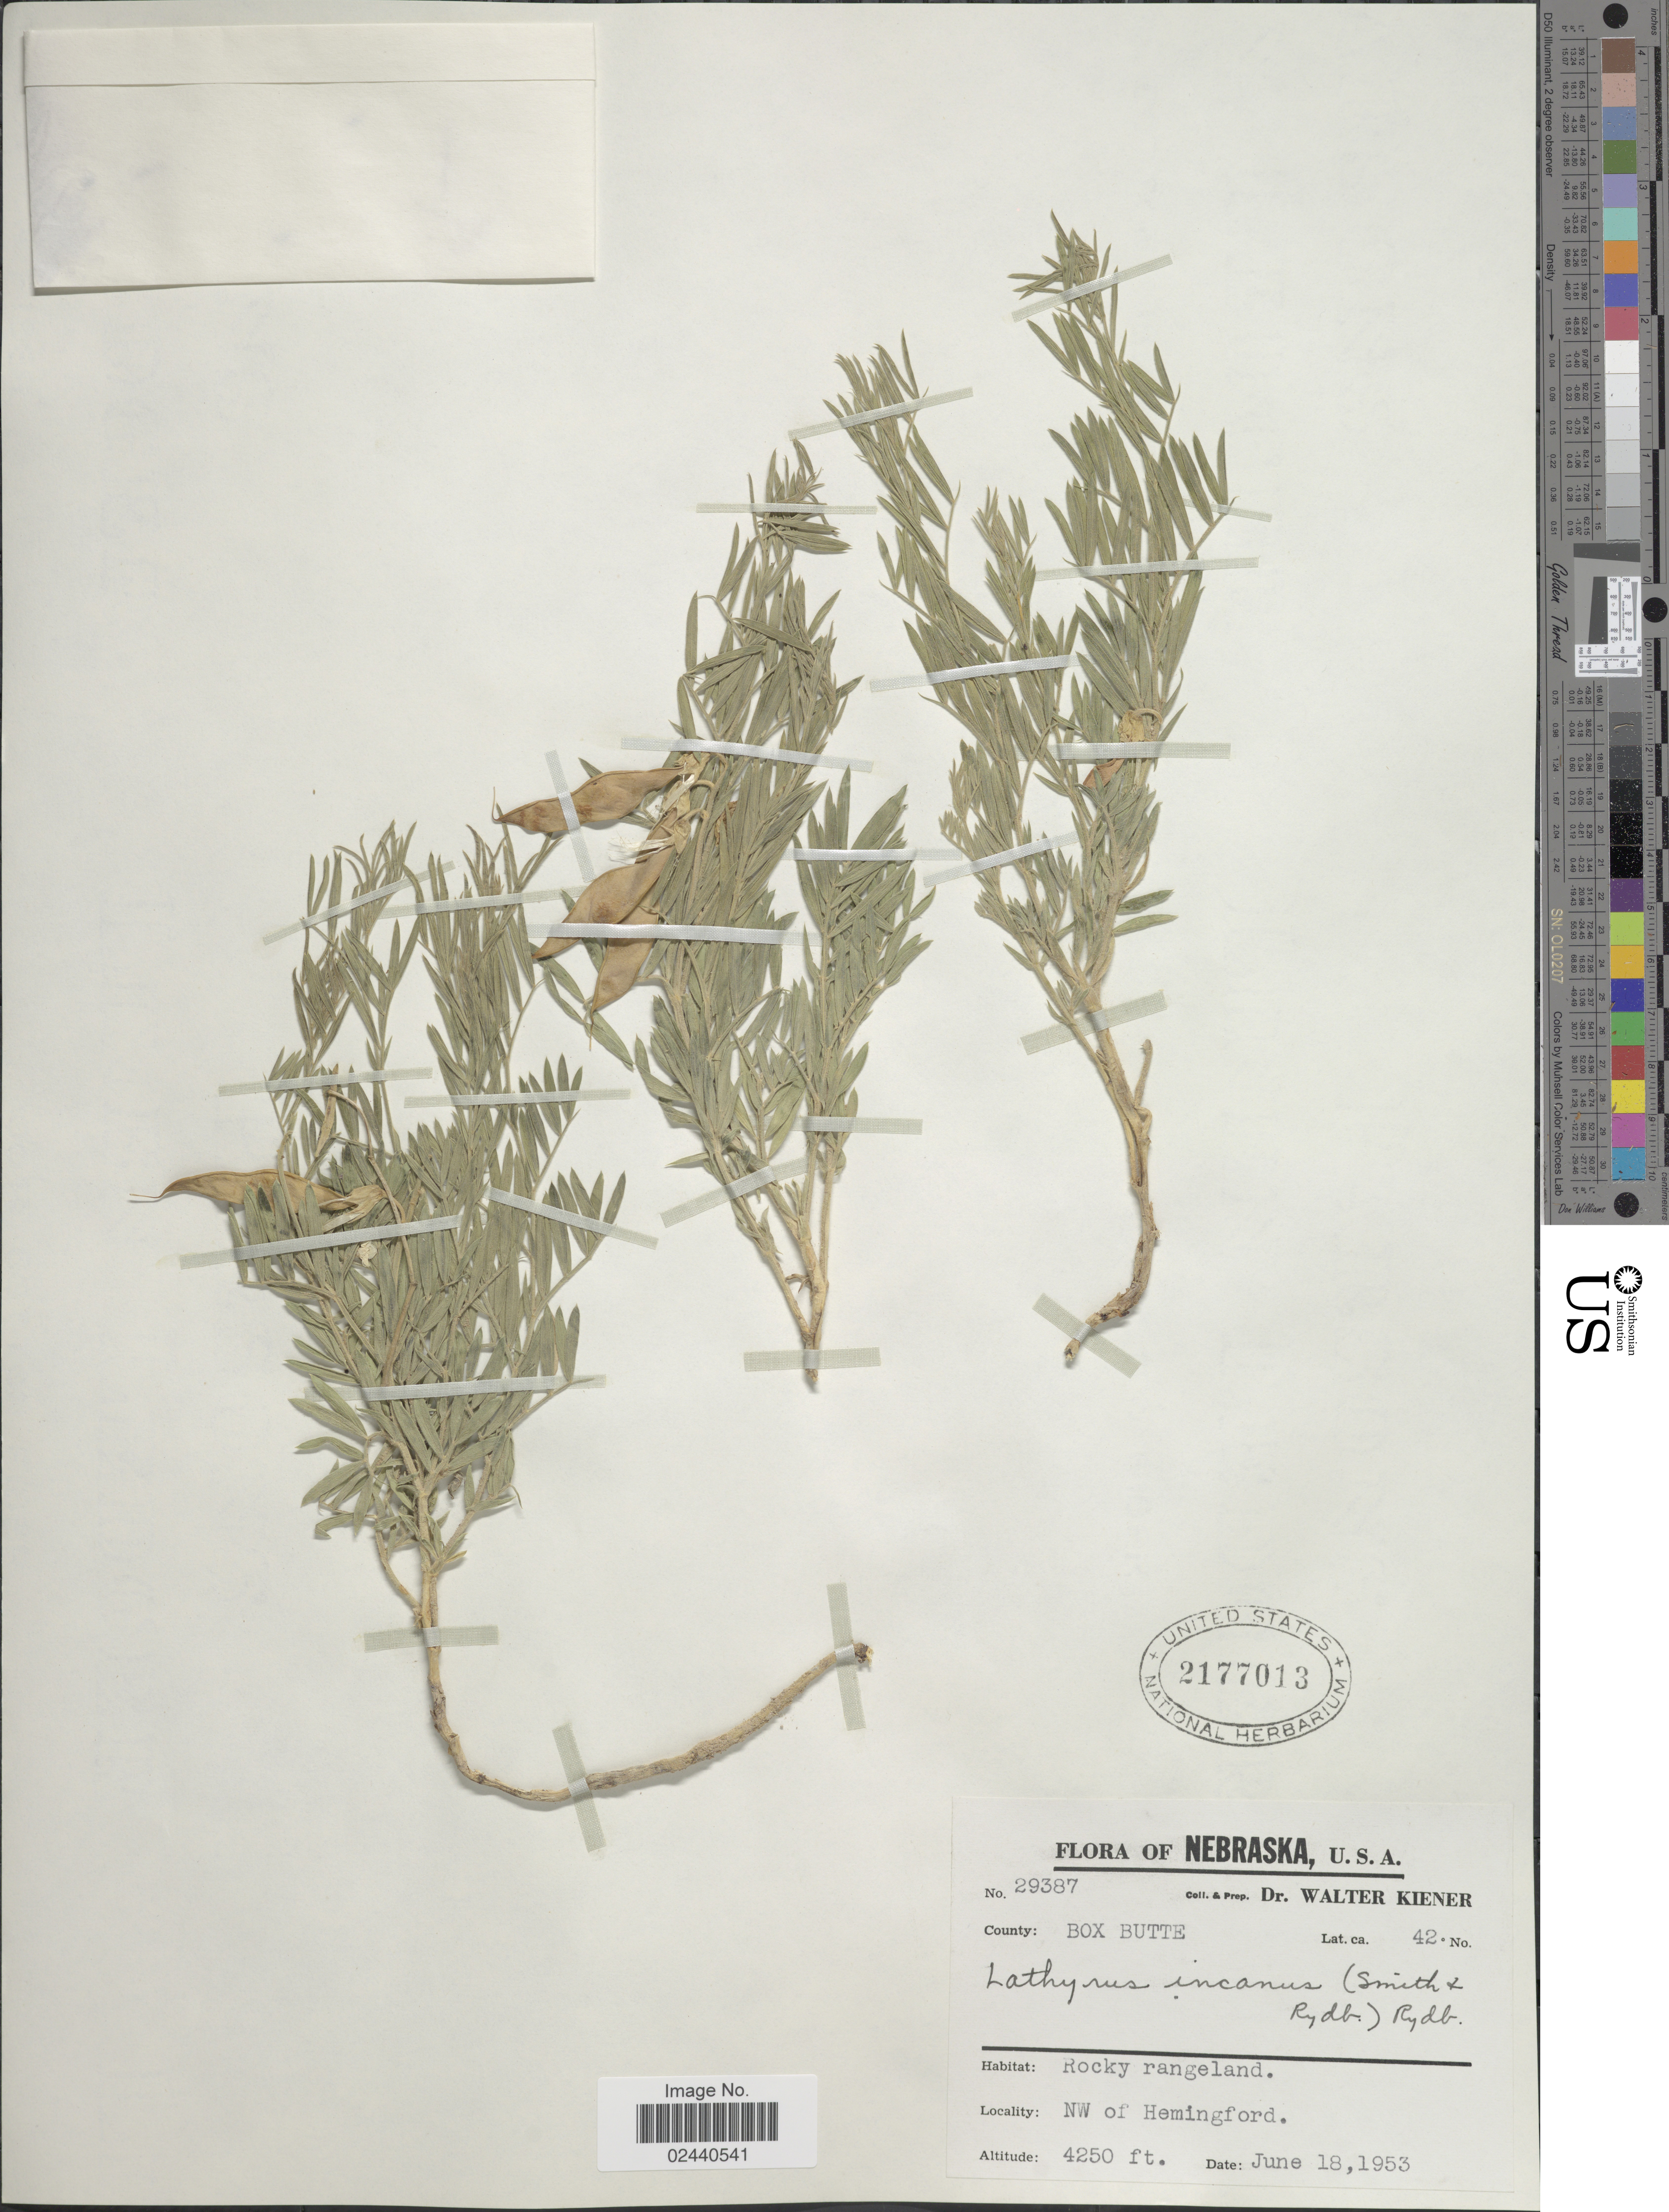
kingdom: Plantae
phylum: Tracheophyta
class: Magnoliopsida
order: Fabales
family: Fabaceae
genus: Lathyrus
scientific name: Lathyrus incanus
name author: (J.G. Sm. & Rydb.) Rydb.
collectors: W. Kiener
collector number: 29387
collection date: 1953-06-18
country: United States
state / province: Nebraska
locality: County: Box Butte. Rocky rangeland. NW of Hemingford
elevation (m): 1295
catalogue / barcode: US 2177013